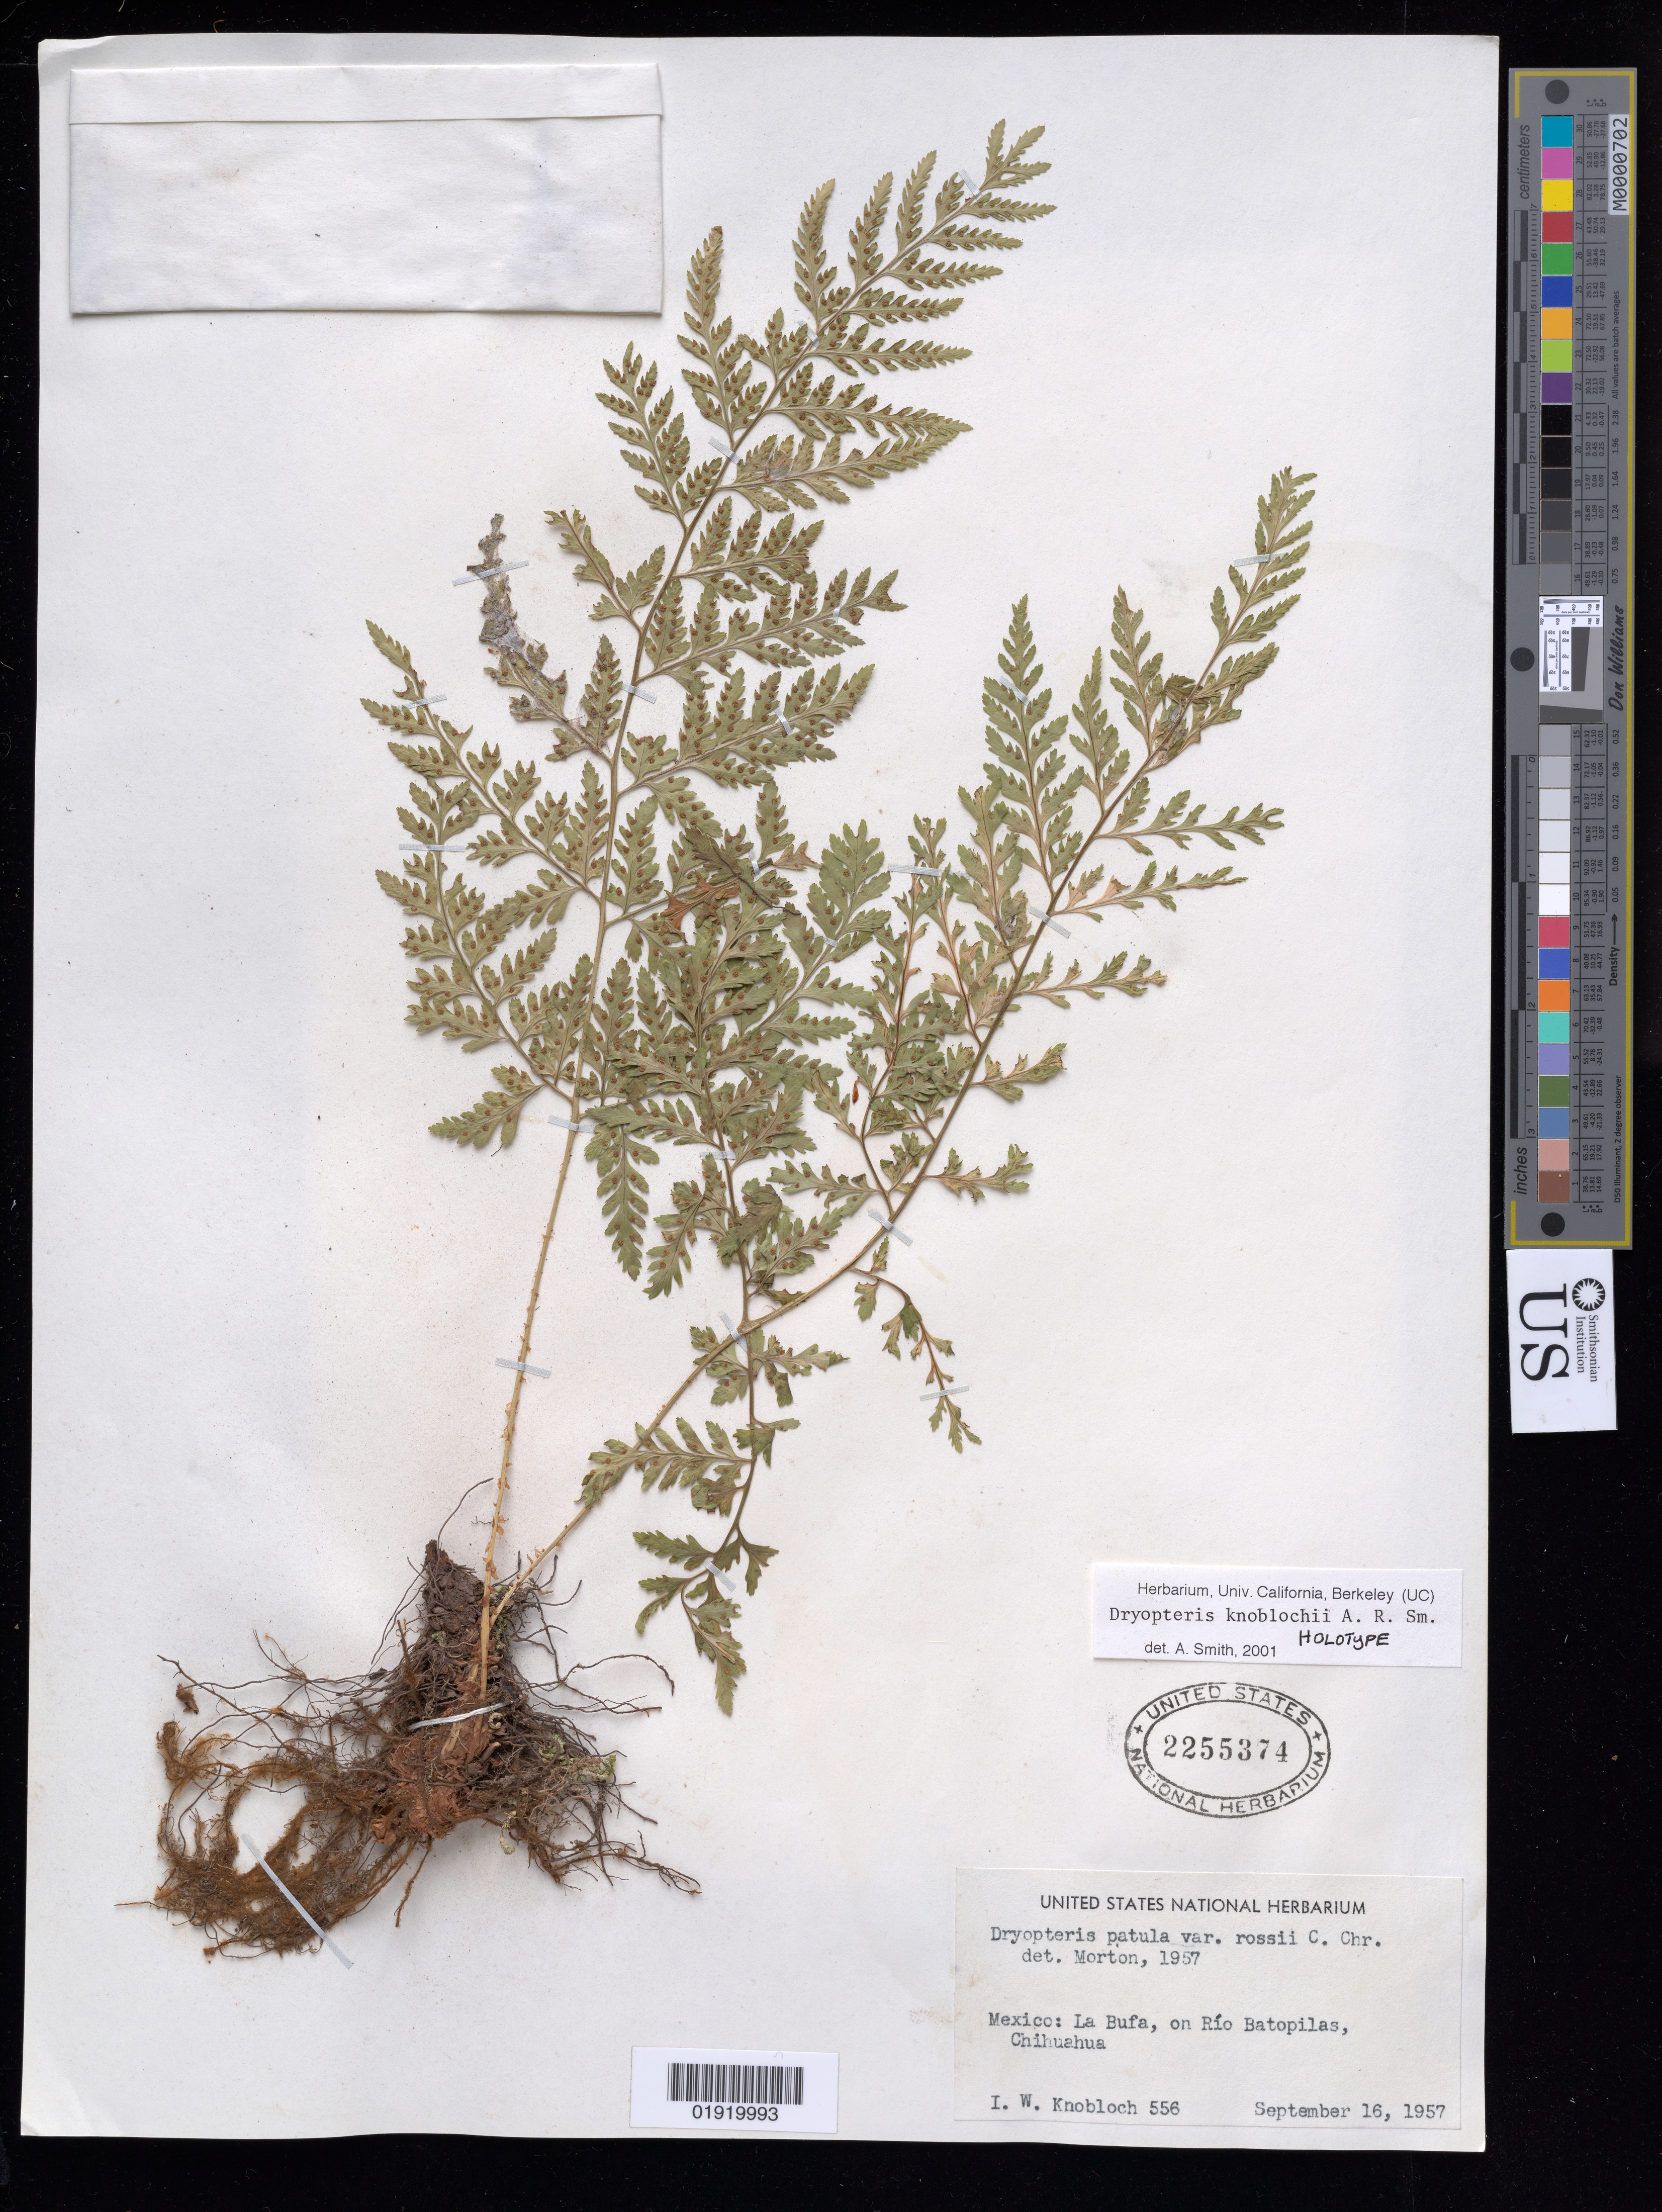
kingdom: Plantae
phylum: Tracheophyta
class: Polypodiopsida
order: Polypodiales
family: Dryopteridaceae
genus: Dryopteris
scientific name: Dryopteris knoblochii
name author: A.R. Sm.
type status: Holotype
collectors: I. W. Knobloch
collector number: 556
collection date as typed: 16 Sep 1957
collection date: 1957-09-16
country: Mexico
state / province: Chihuahua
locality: La Bufa, on Río Batopilas, Chihuahua.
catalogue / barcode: US 2255374